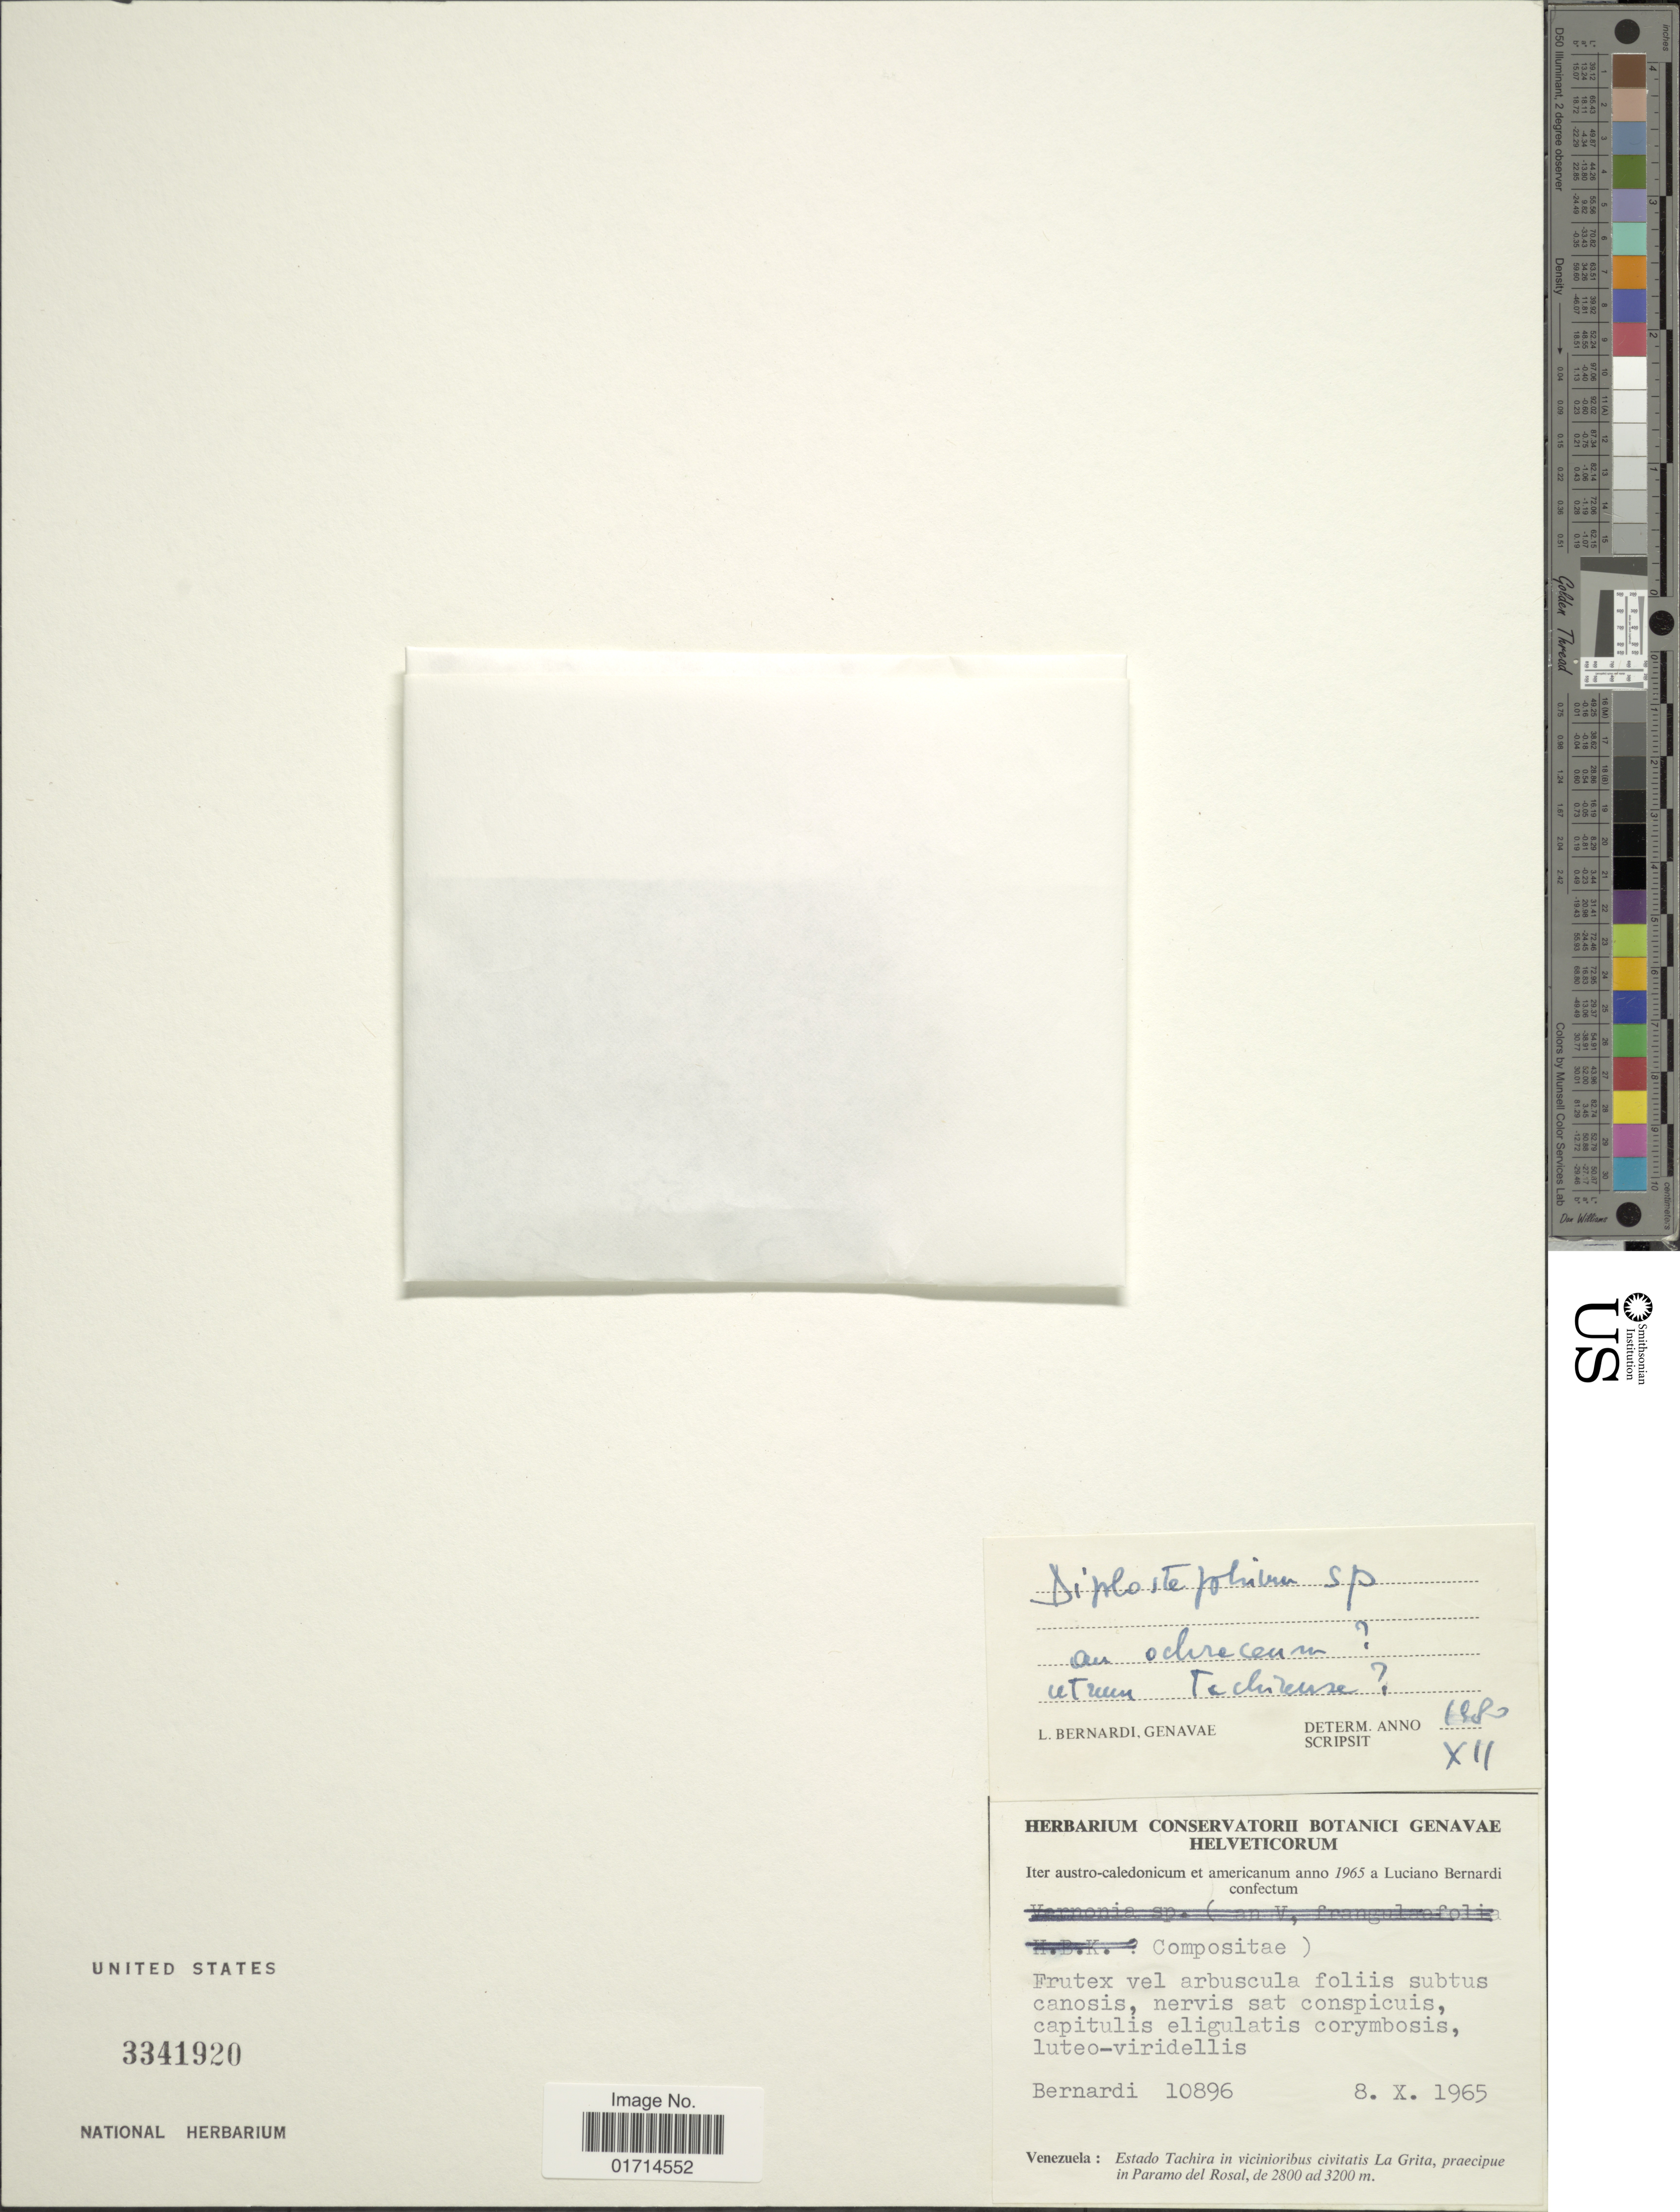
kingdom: Plantae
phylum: Tracheophyta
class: Magnoliopsida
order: Asterales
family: Asteraceae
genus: Diplostephium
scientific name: Diplostephium fosbergii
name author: Cuatrec.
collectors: L. Bernardi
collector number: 10896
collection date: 1965-10-08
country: Venezuela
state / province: Tachira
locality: Estado Tachira in vicinoribus civitatis La Grita, praecipue in Paramo del Rosal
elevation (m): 2800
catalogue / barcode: US 3341920